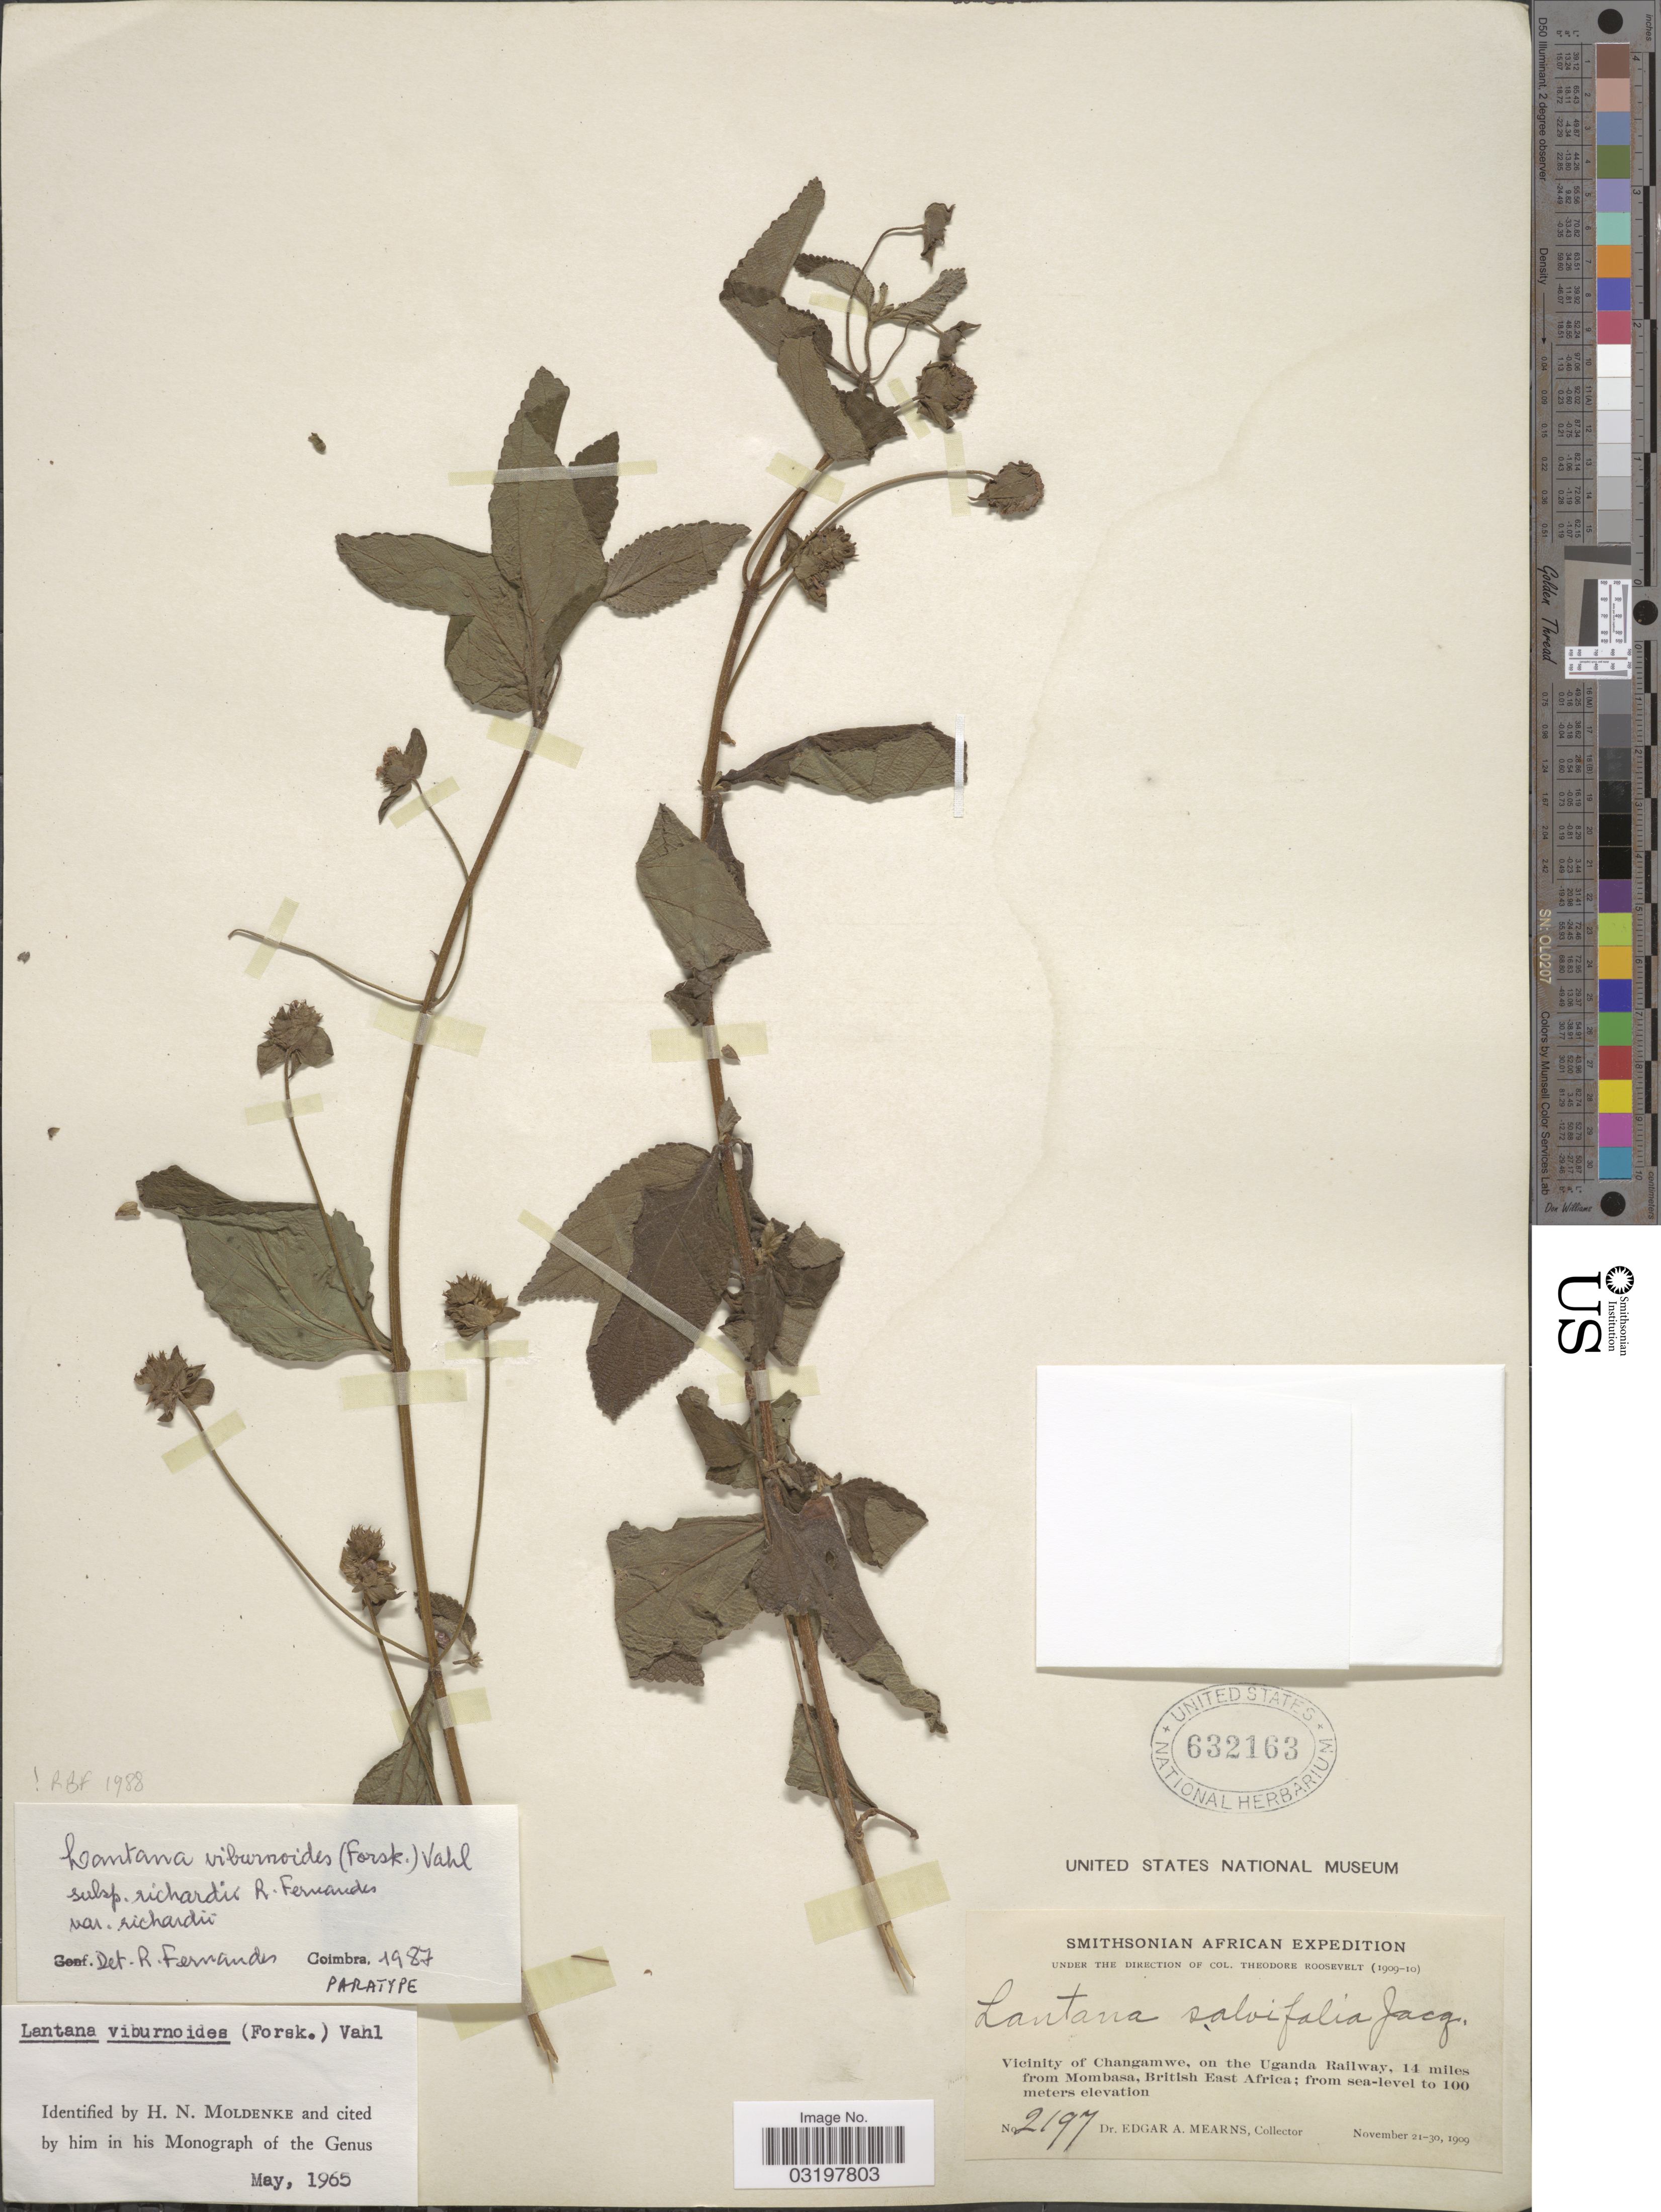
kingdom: Plantae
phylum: Tracheophyta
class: Magnoliopsida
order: Lamiales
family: Verbenaceae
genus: Lantana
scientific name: Lantana viburnoides var. richardii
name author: R. Fern.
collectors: E. A. Mearns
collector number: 2197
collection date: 1909-11-21/1909-11-30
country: Kenya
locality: Vicinity of Changamwe, on the Uganda Railway, 14 miles from Mombasa, British East Africa.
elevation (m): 0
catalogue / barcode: US 632163